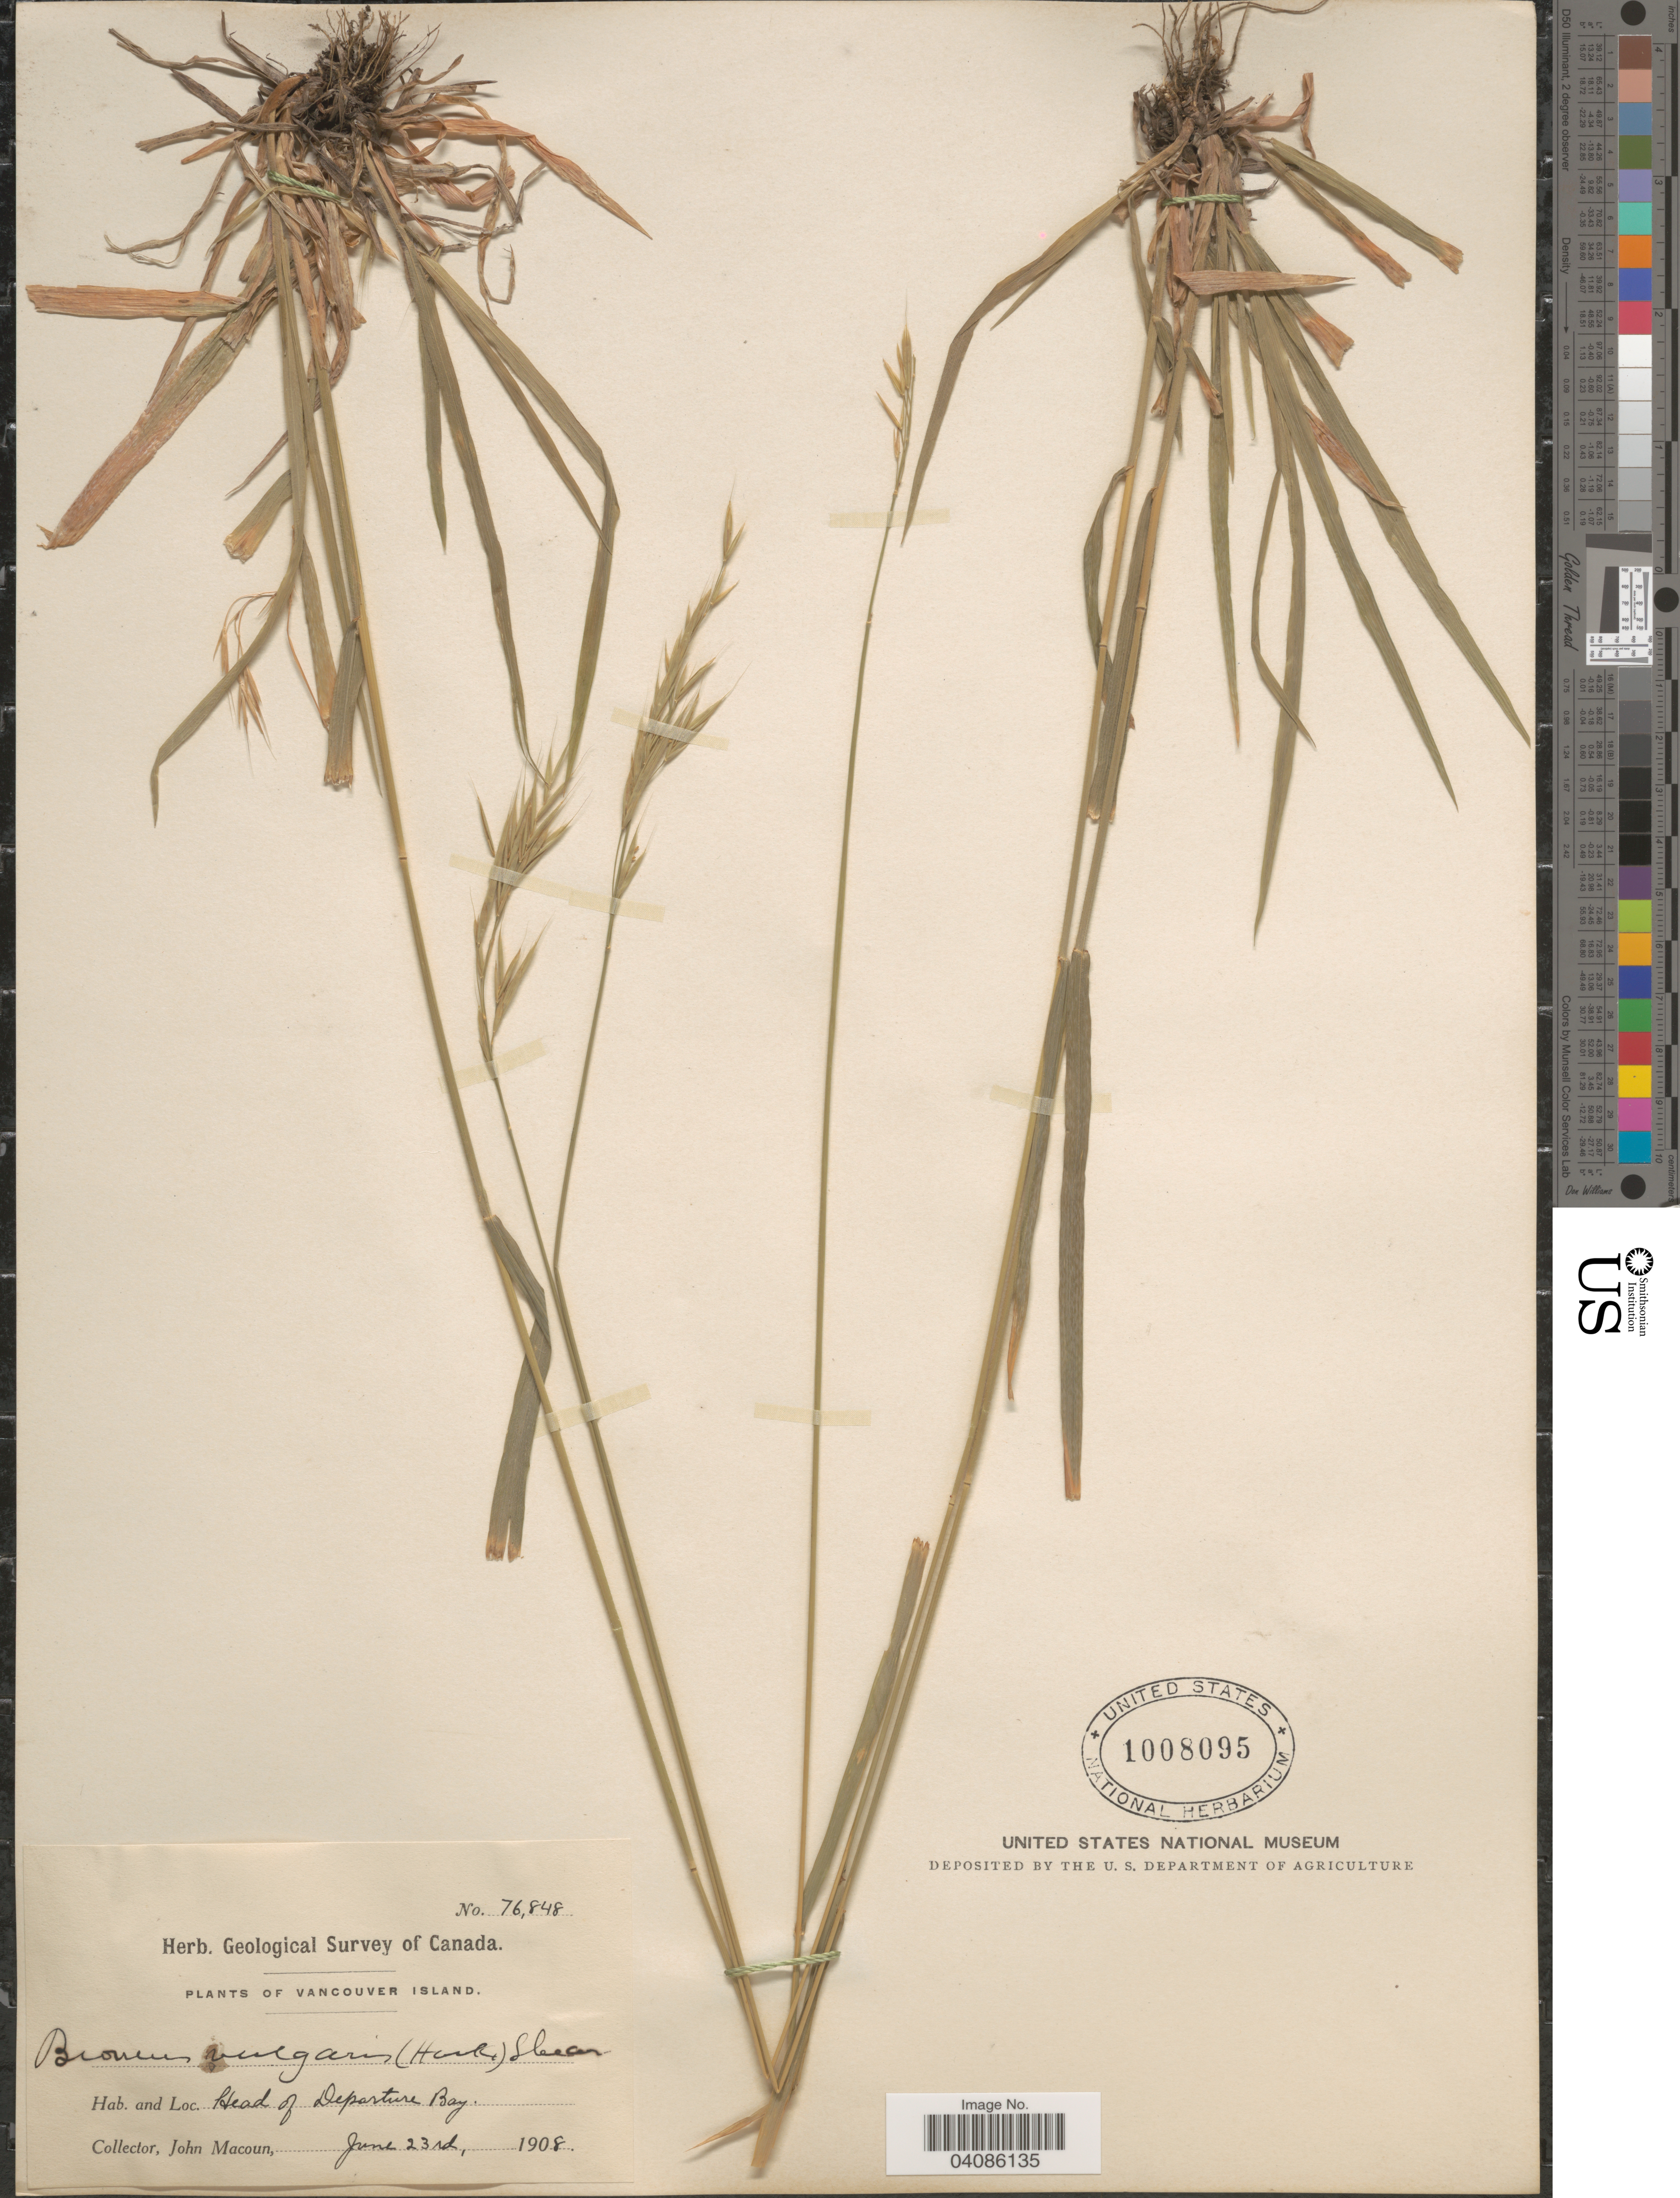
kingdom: Plantae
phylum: Tracheophyta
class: Liliopsida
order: Poales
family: Poaceae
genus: Bromus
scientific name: Bromus vulgaris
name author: (Hook.) Shear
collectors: J. Macoun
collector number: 76848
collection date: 1908-06-23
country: Canada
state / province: British Columbia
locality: Geological Survey of Canada. Vancouver Island. Head of Departure Bay.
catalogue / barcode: US 1008095